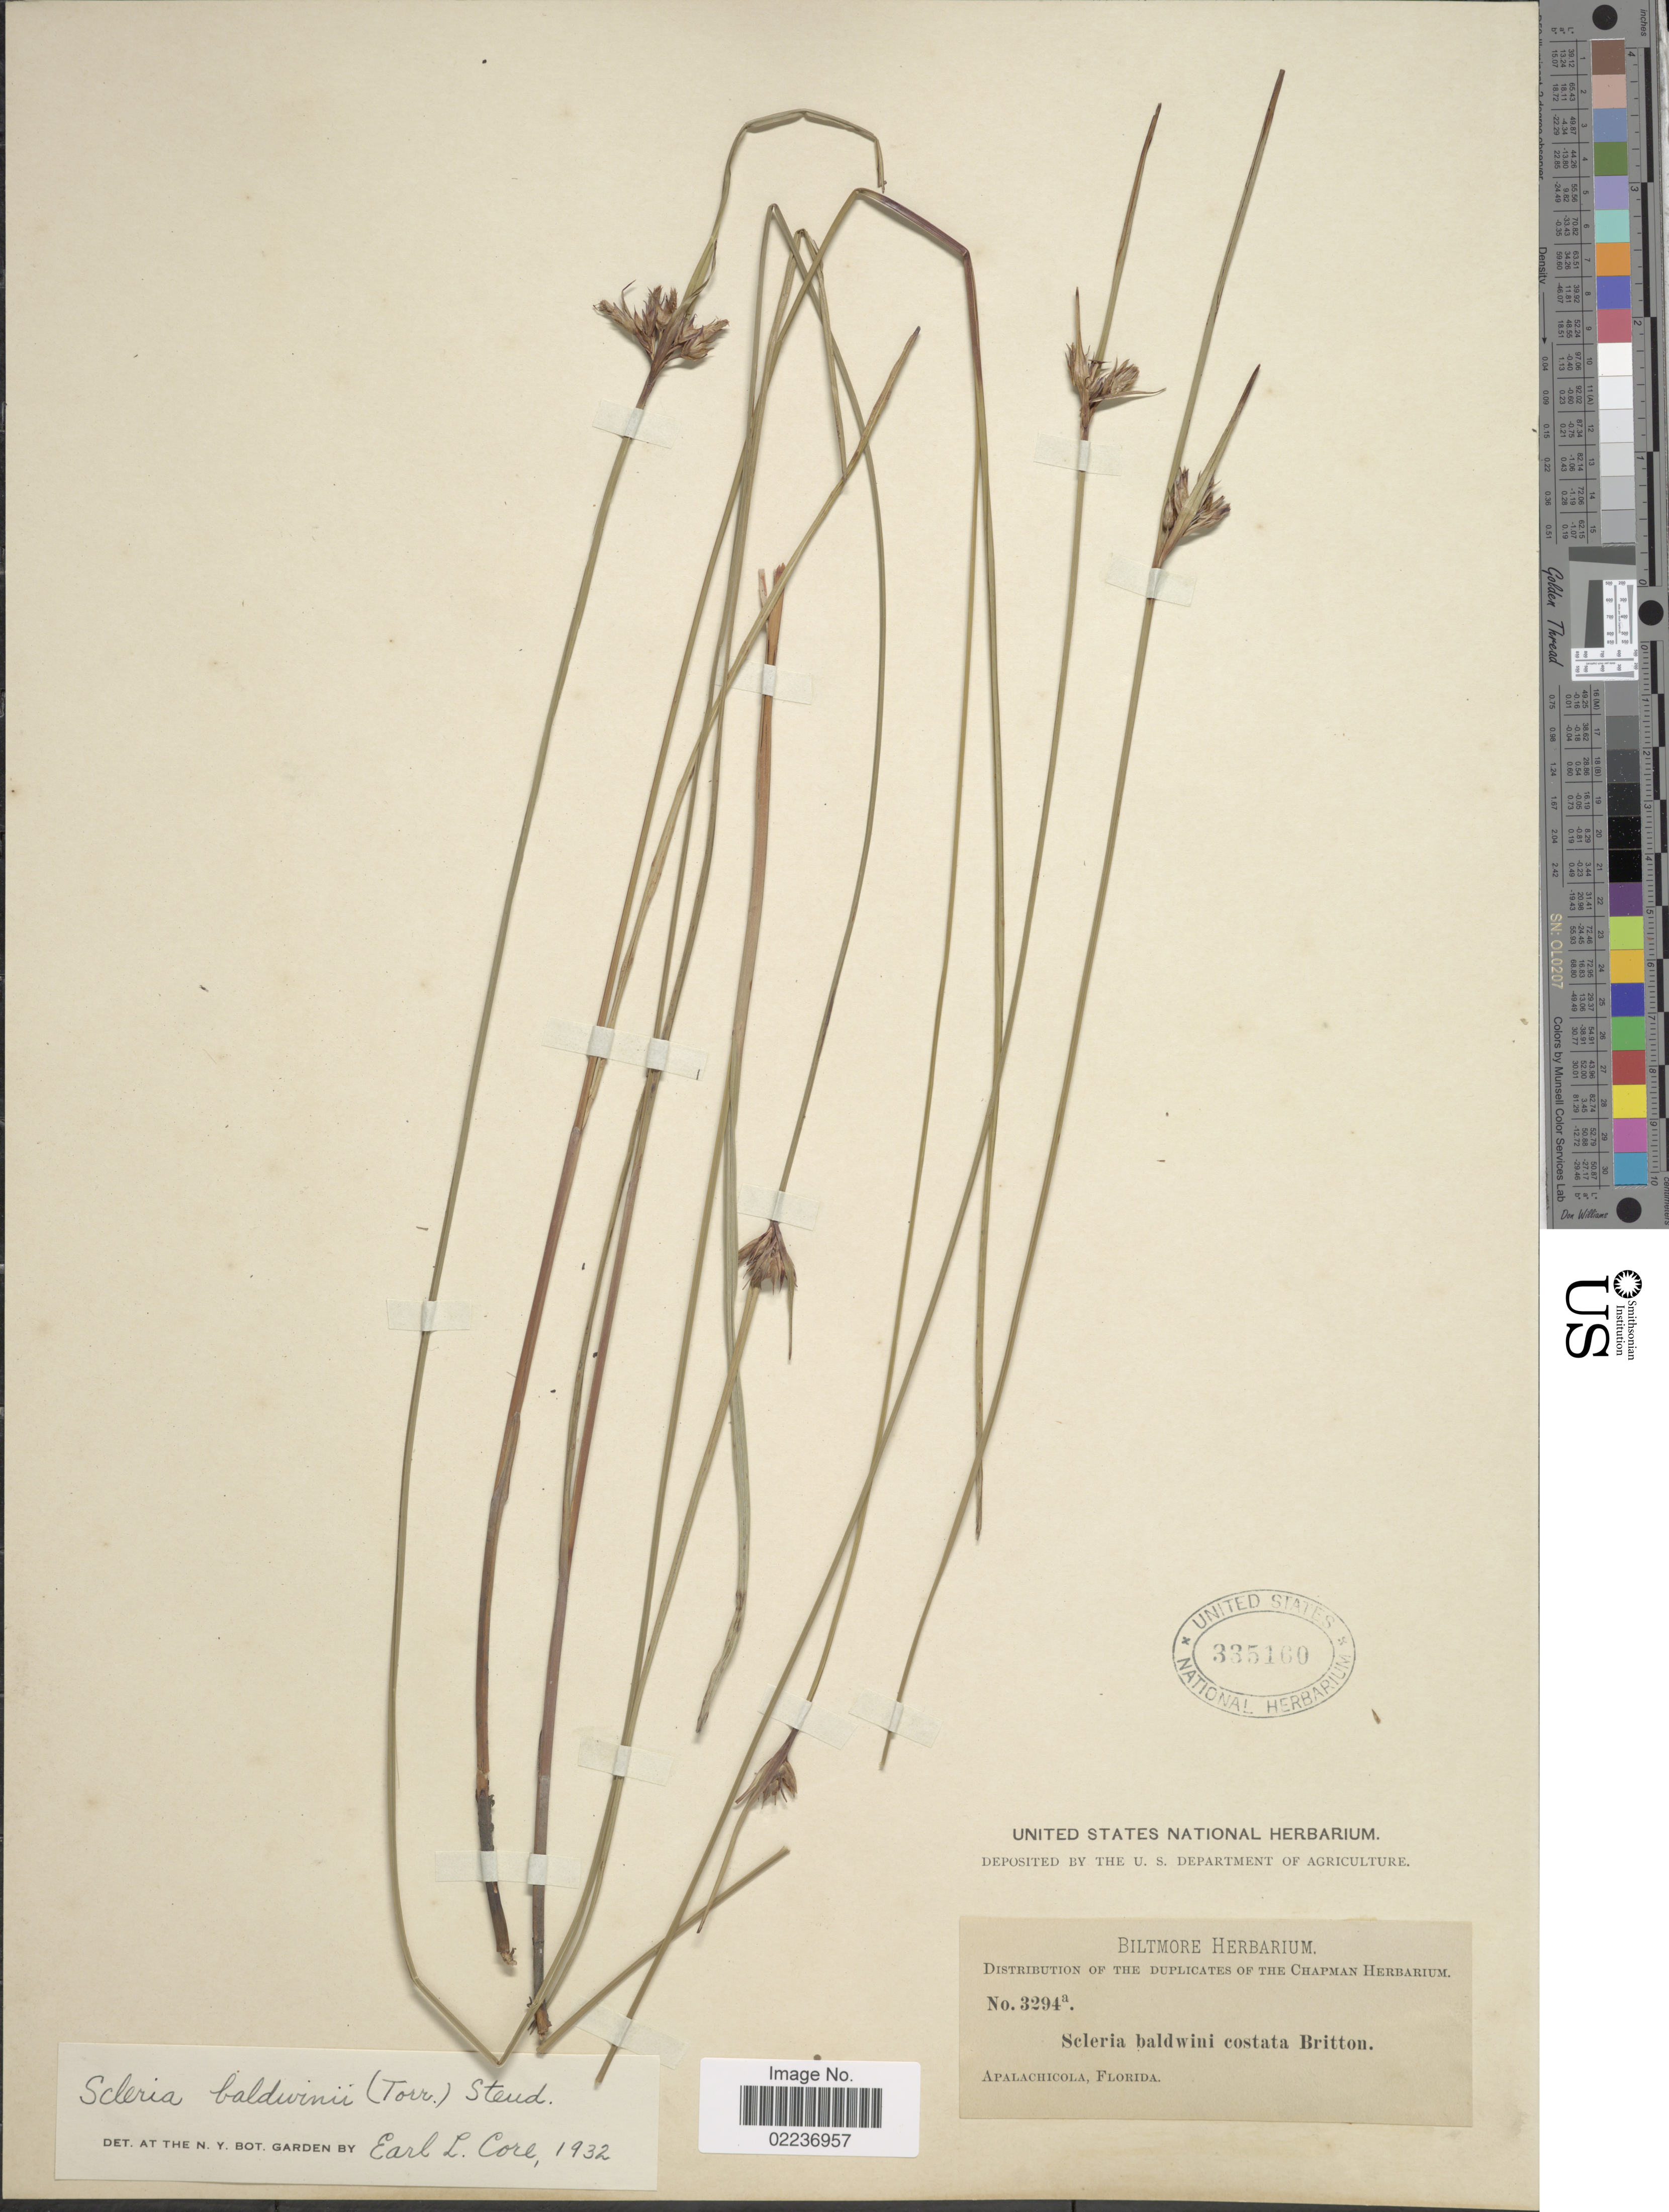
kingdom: Plantae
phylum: Tracheophyta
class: Liliopsida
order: Poales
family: Cyperaceae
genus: Scleria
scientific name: Scleria baldwinii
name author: (Torr.) Steud.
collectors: ex herb. Biltmore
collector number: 3294a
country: United States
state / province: Florida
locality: Apalachicola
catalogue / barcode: US 335160